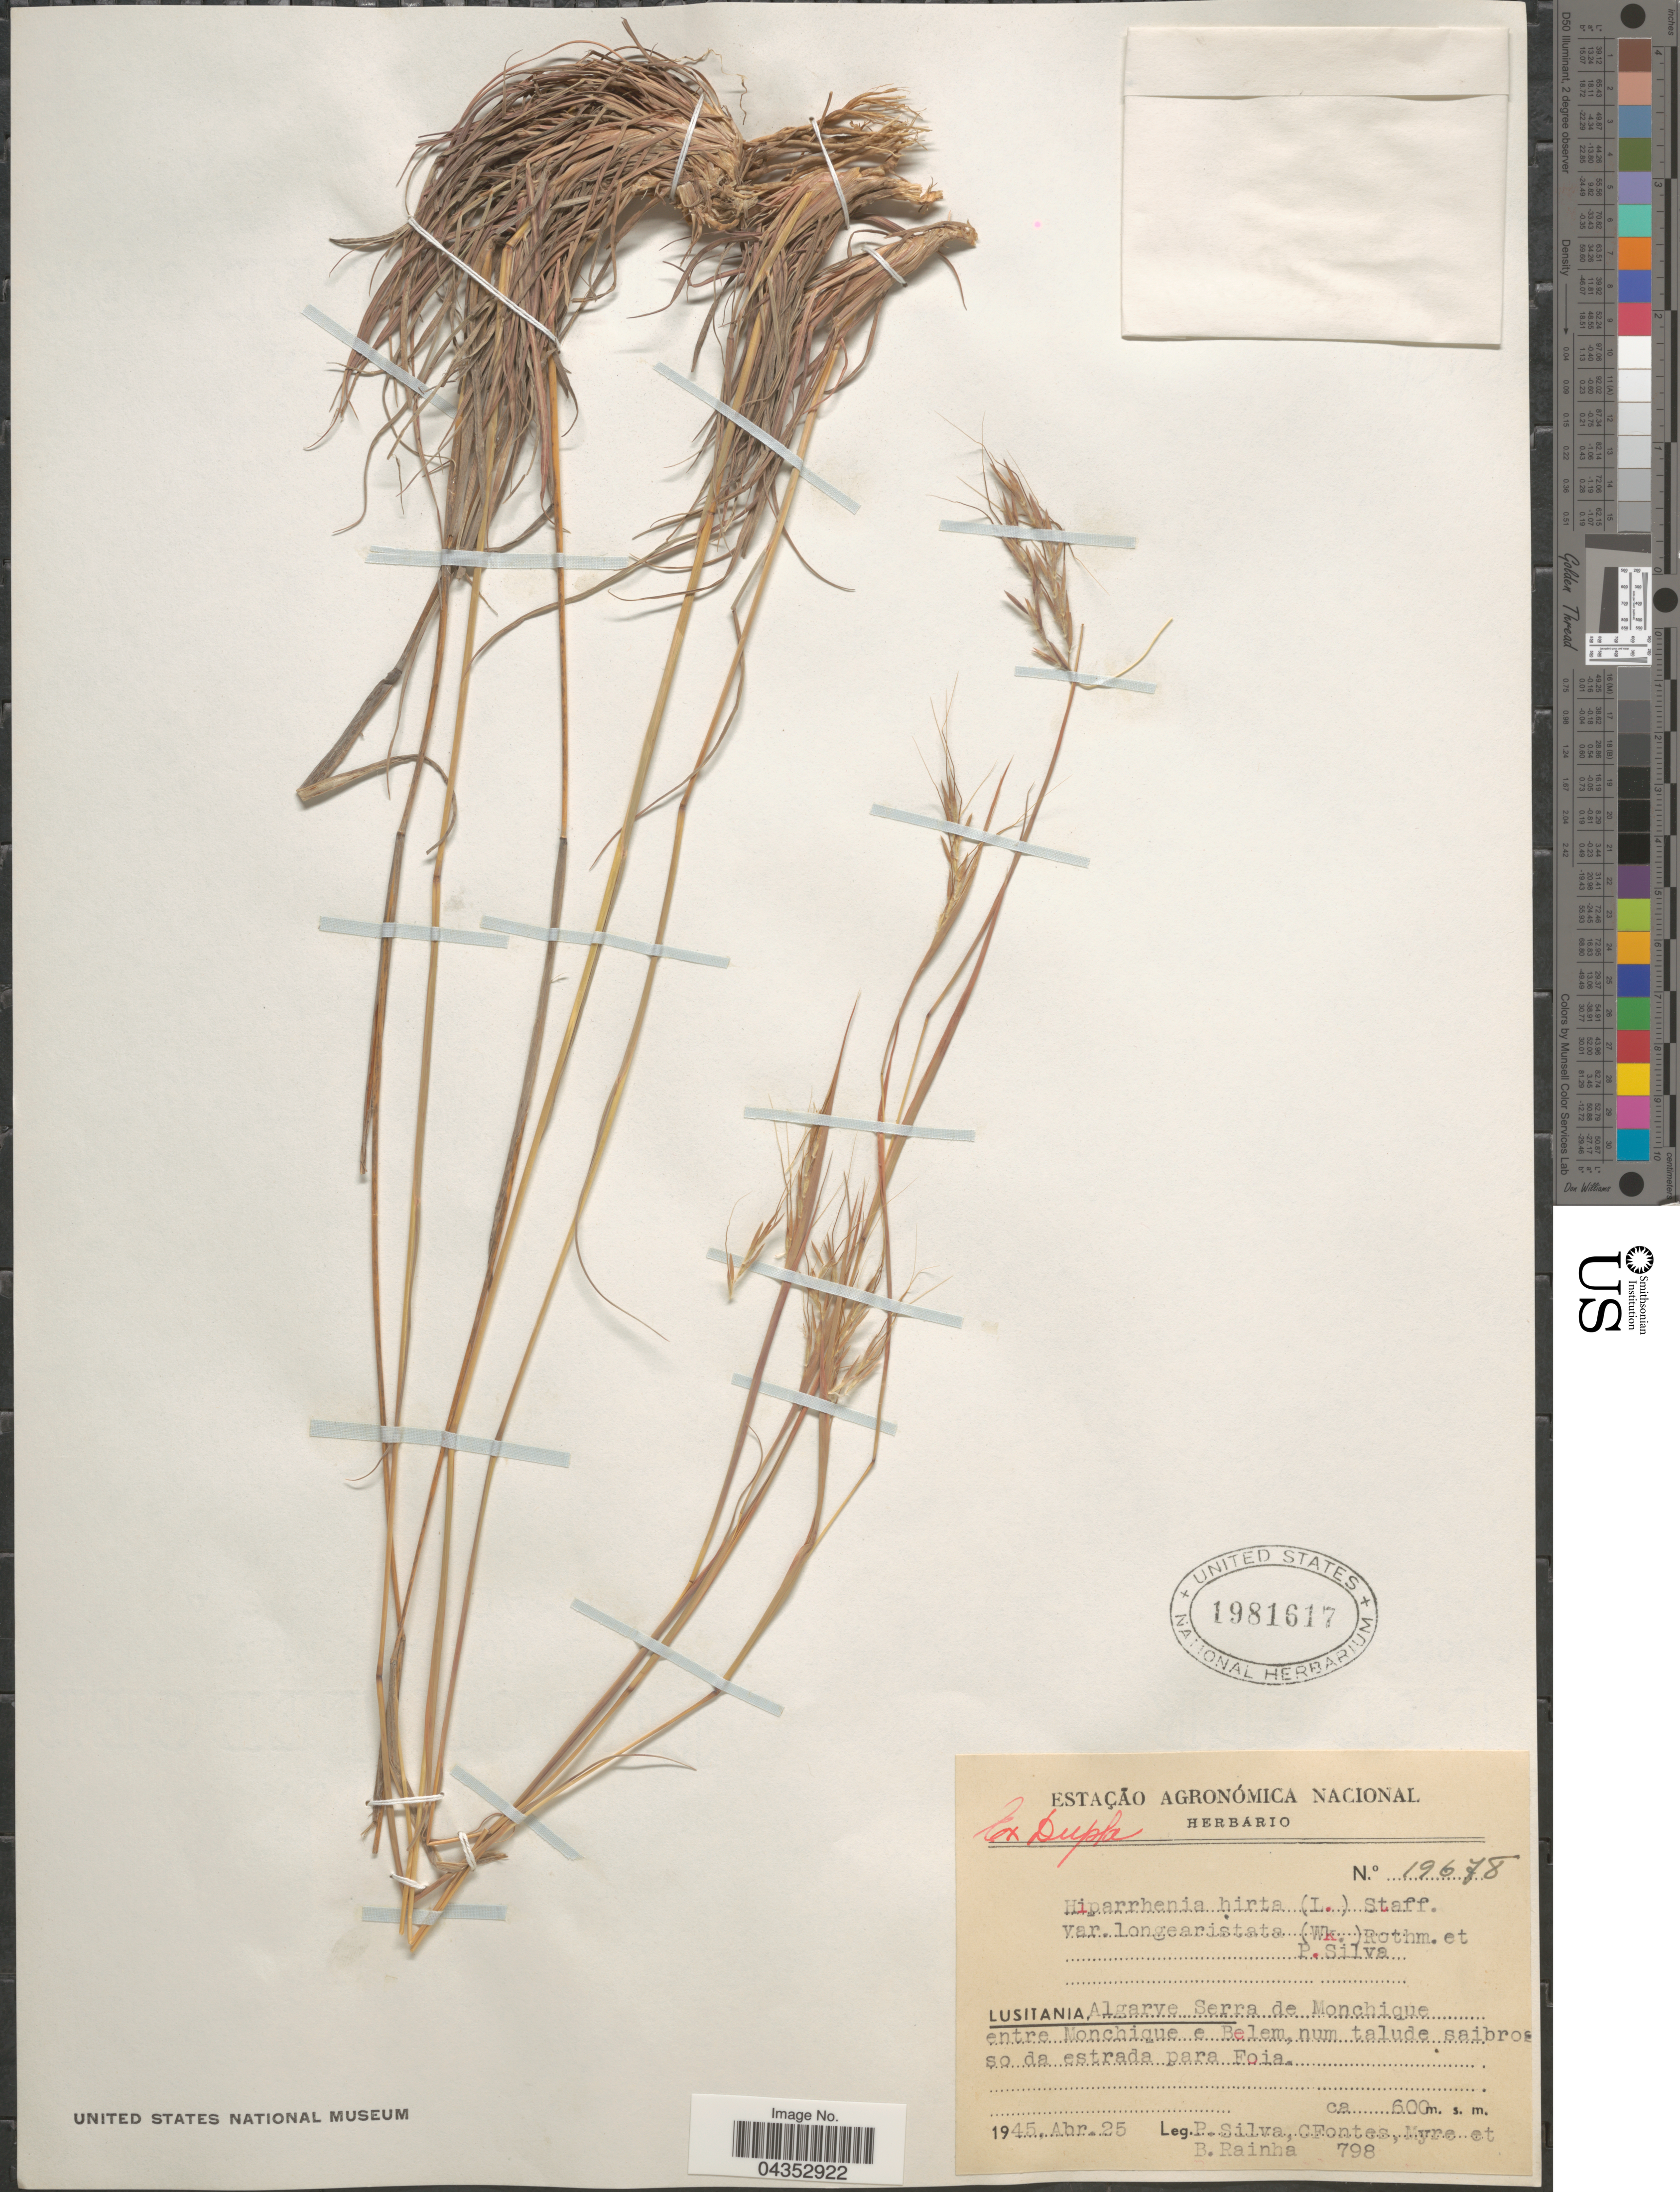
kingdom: Plantae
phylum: Tracheophyta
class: Liliopsida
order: Poales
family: Poaceae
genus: Hyparrhenia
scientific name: Hyparrhenia hirta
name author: (L.) Stapf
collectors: P. Silva, C. Fontes, Myre & B. Rainha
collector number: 19678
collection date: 1945-04-25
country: Portugal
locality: Lusitania, Algarve Serra de Monchique entre Monchique e Belem, num talude saibroso da estrada para Foia.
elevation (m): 600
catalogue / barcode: US 1981617